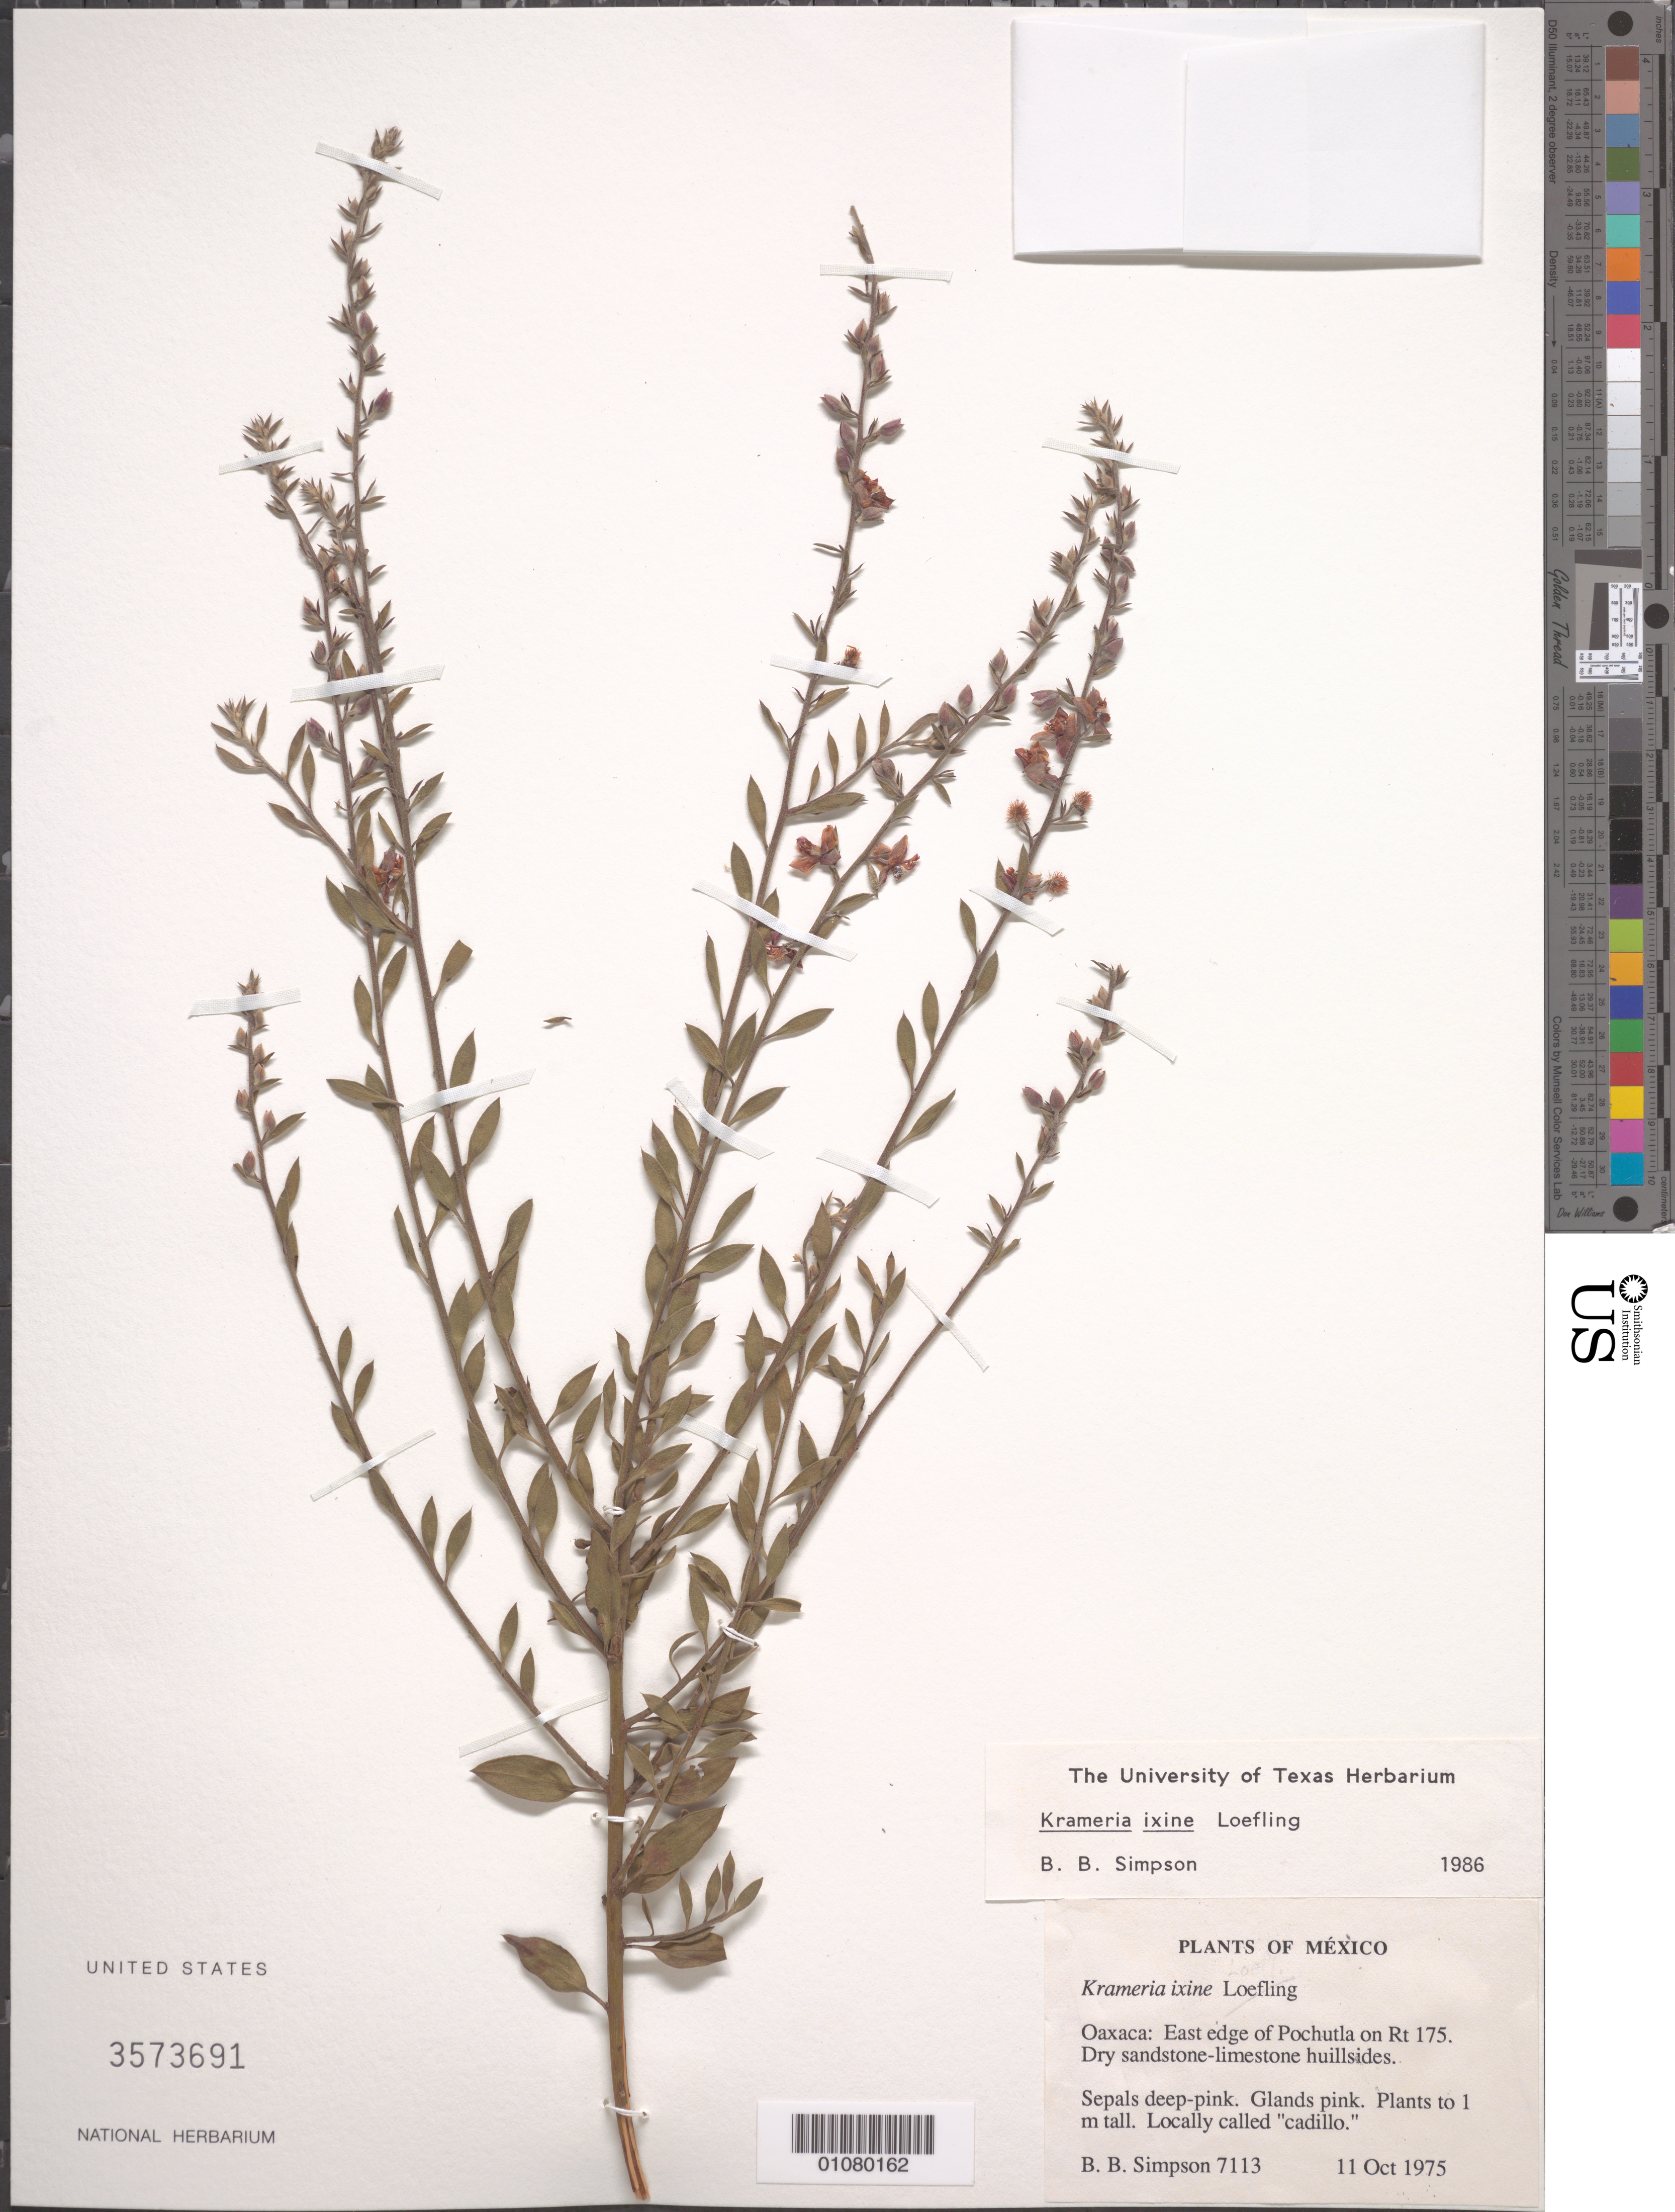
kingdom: Plantae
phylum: Tracheophyta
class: Magnoliopsida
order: Zygophyllales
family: Krameriaceae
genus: Krameria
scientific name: Krameria ixine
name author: L.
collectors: B. B. Simpson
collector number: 7113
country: Mexico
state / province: Oaxaca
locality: E edge of Pochutla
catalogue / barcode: US 3573691